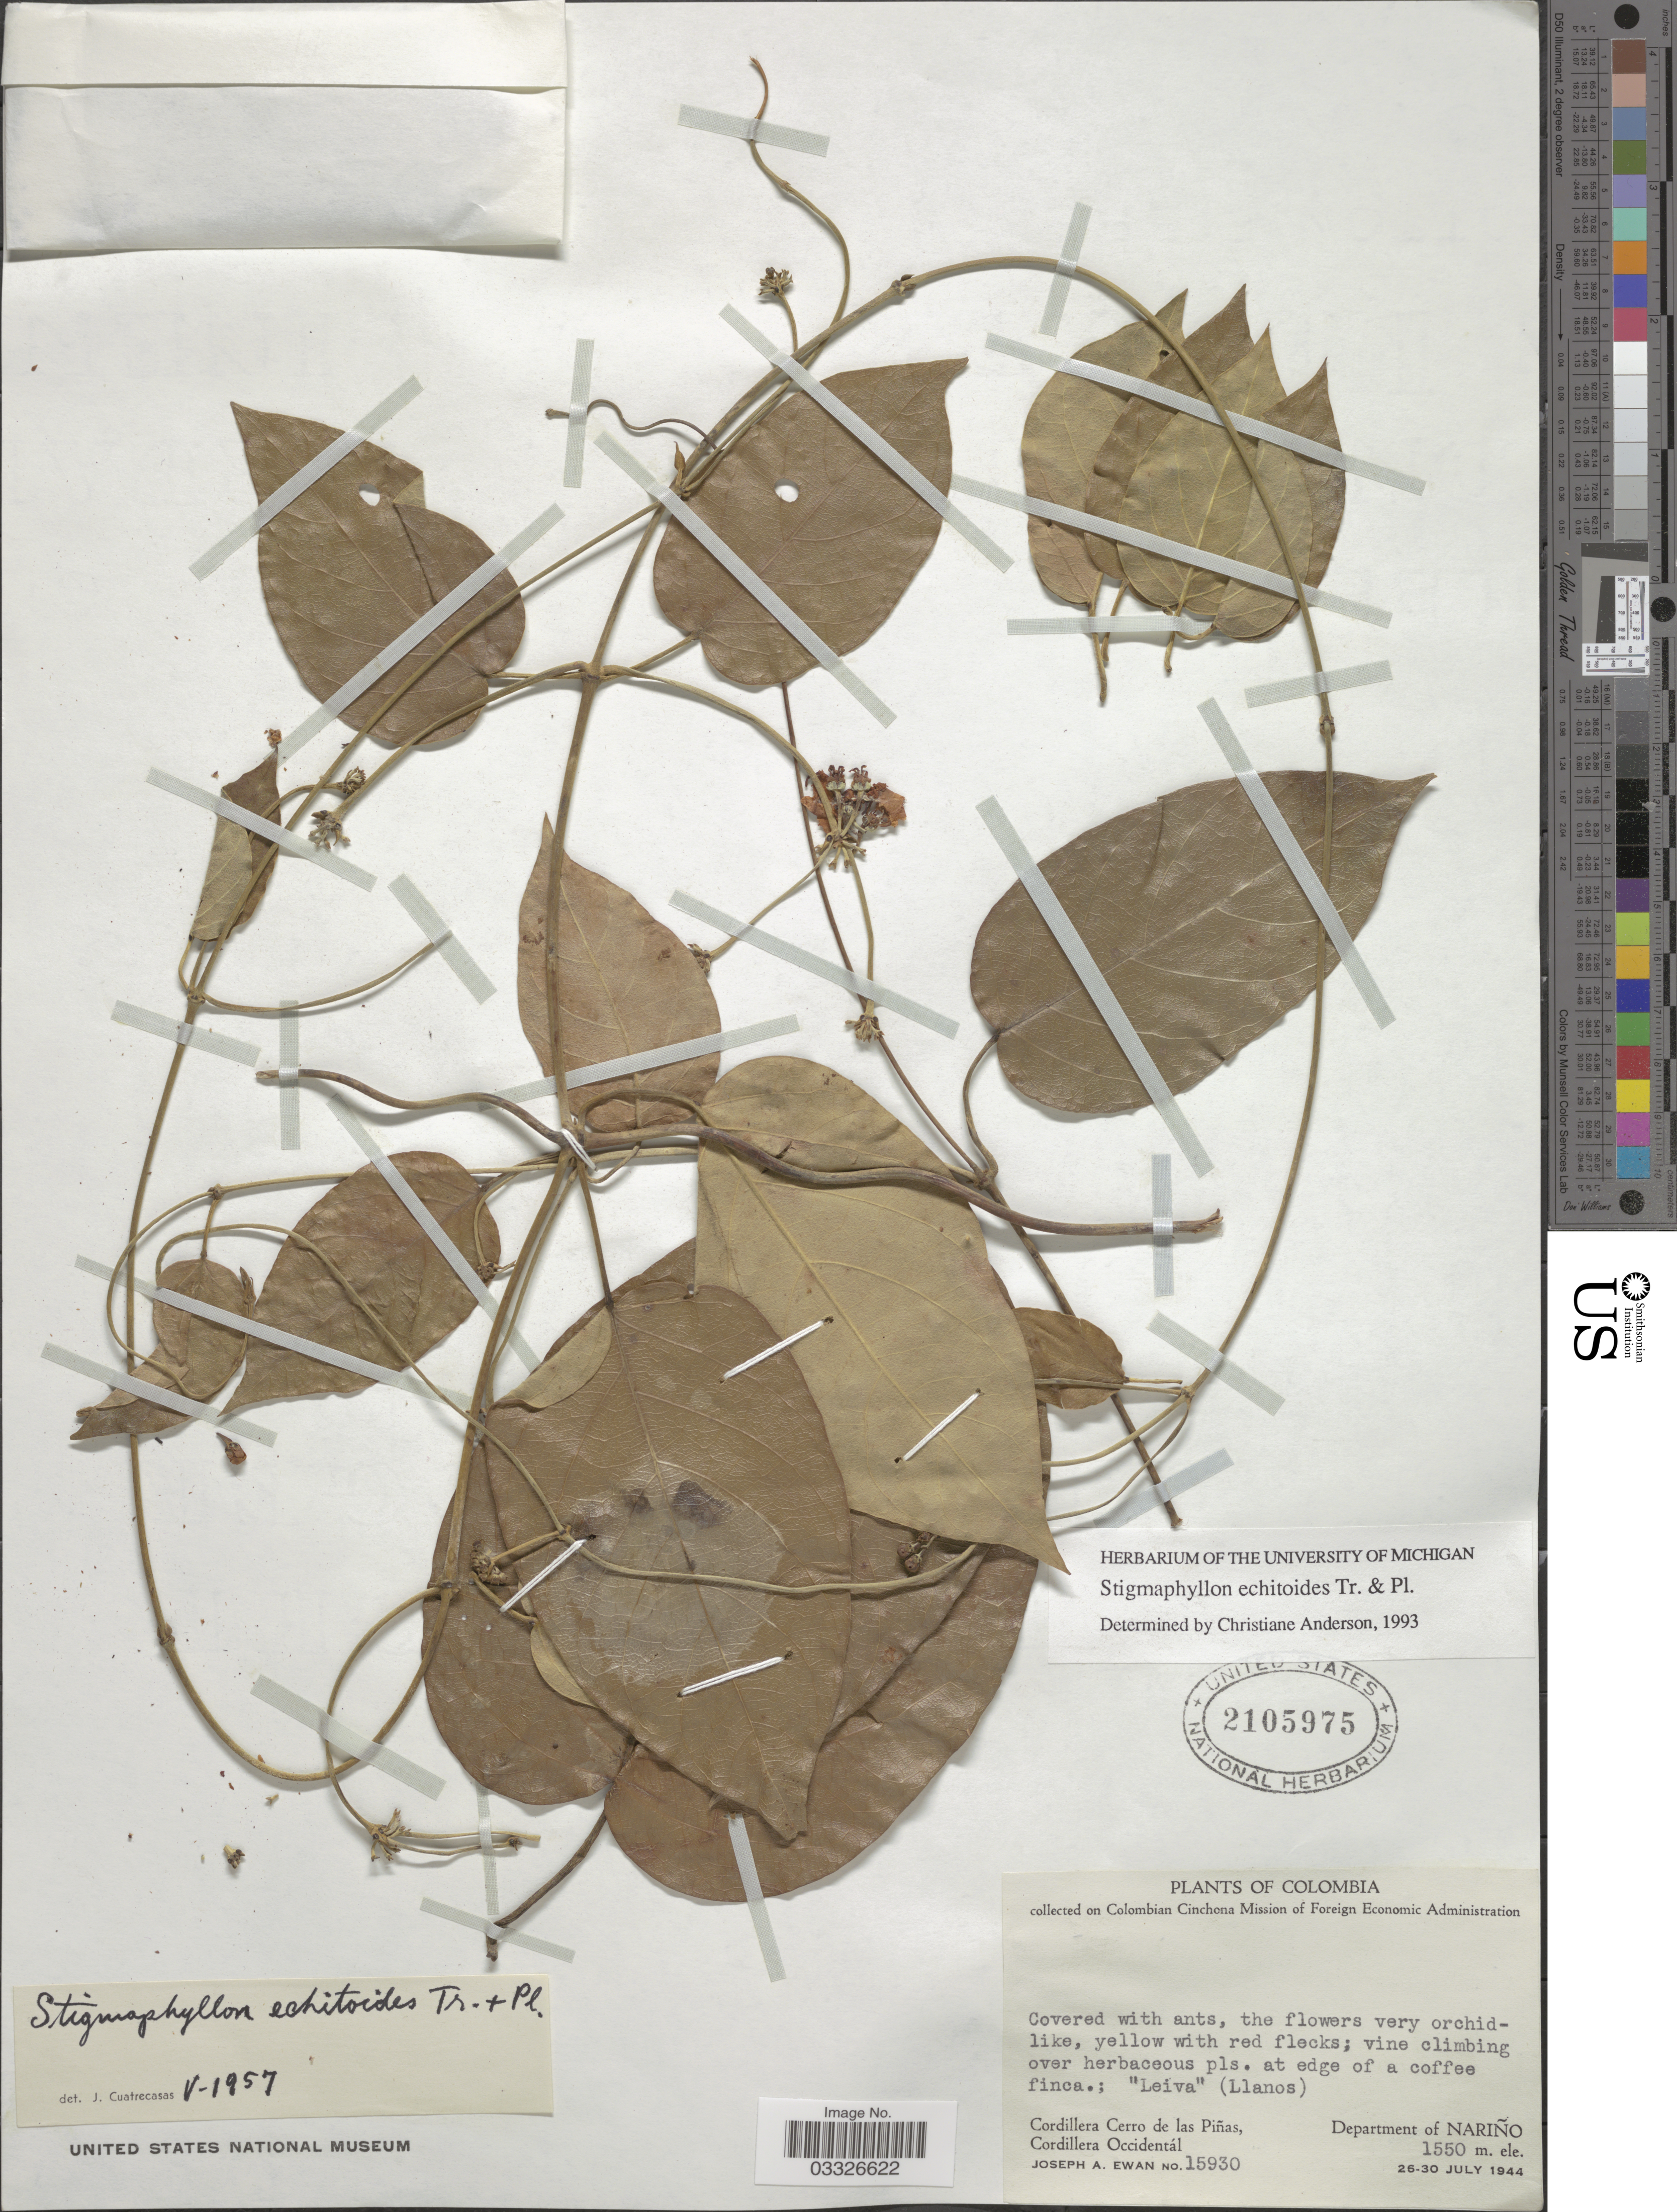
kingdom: Plantae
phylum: Tracheophyta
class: Magnoliopsida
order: Malpighiales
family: Malpighiaceae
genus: Stigmaphyllon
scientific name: Stigmaphyllon echitoides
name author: Triana & Planch.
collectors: J. A. Ewan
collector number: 15930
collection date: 1944-07-26/1944-07-30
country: Colombia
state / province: Nariño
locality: Cordillera Cerro de las Piñas, Cordillera Occidentál. Department of Nariño.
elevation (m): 1550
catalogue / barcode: US 2105975